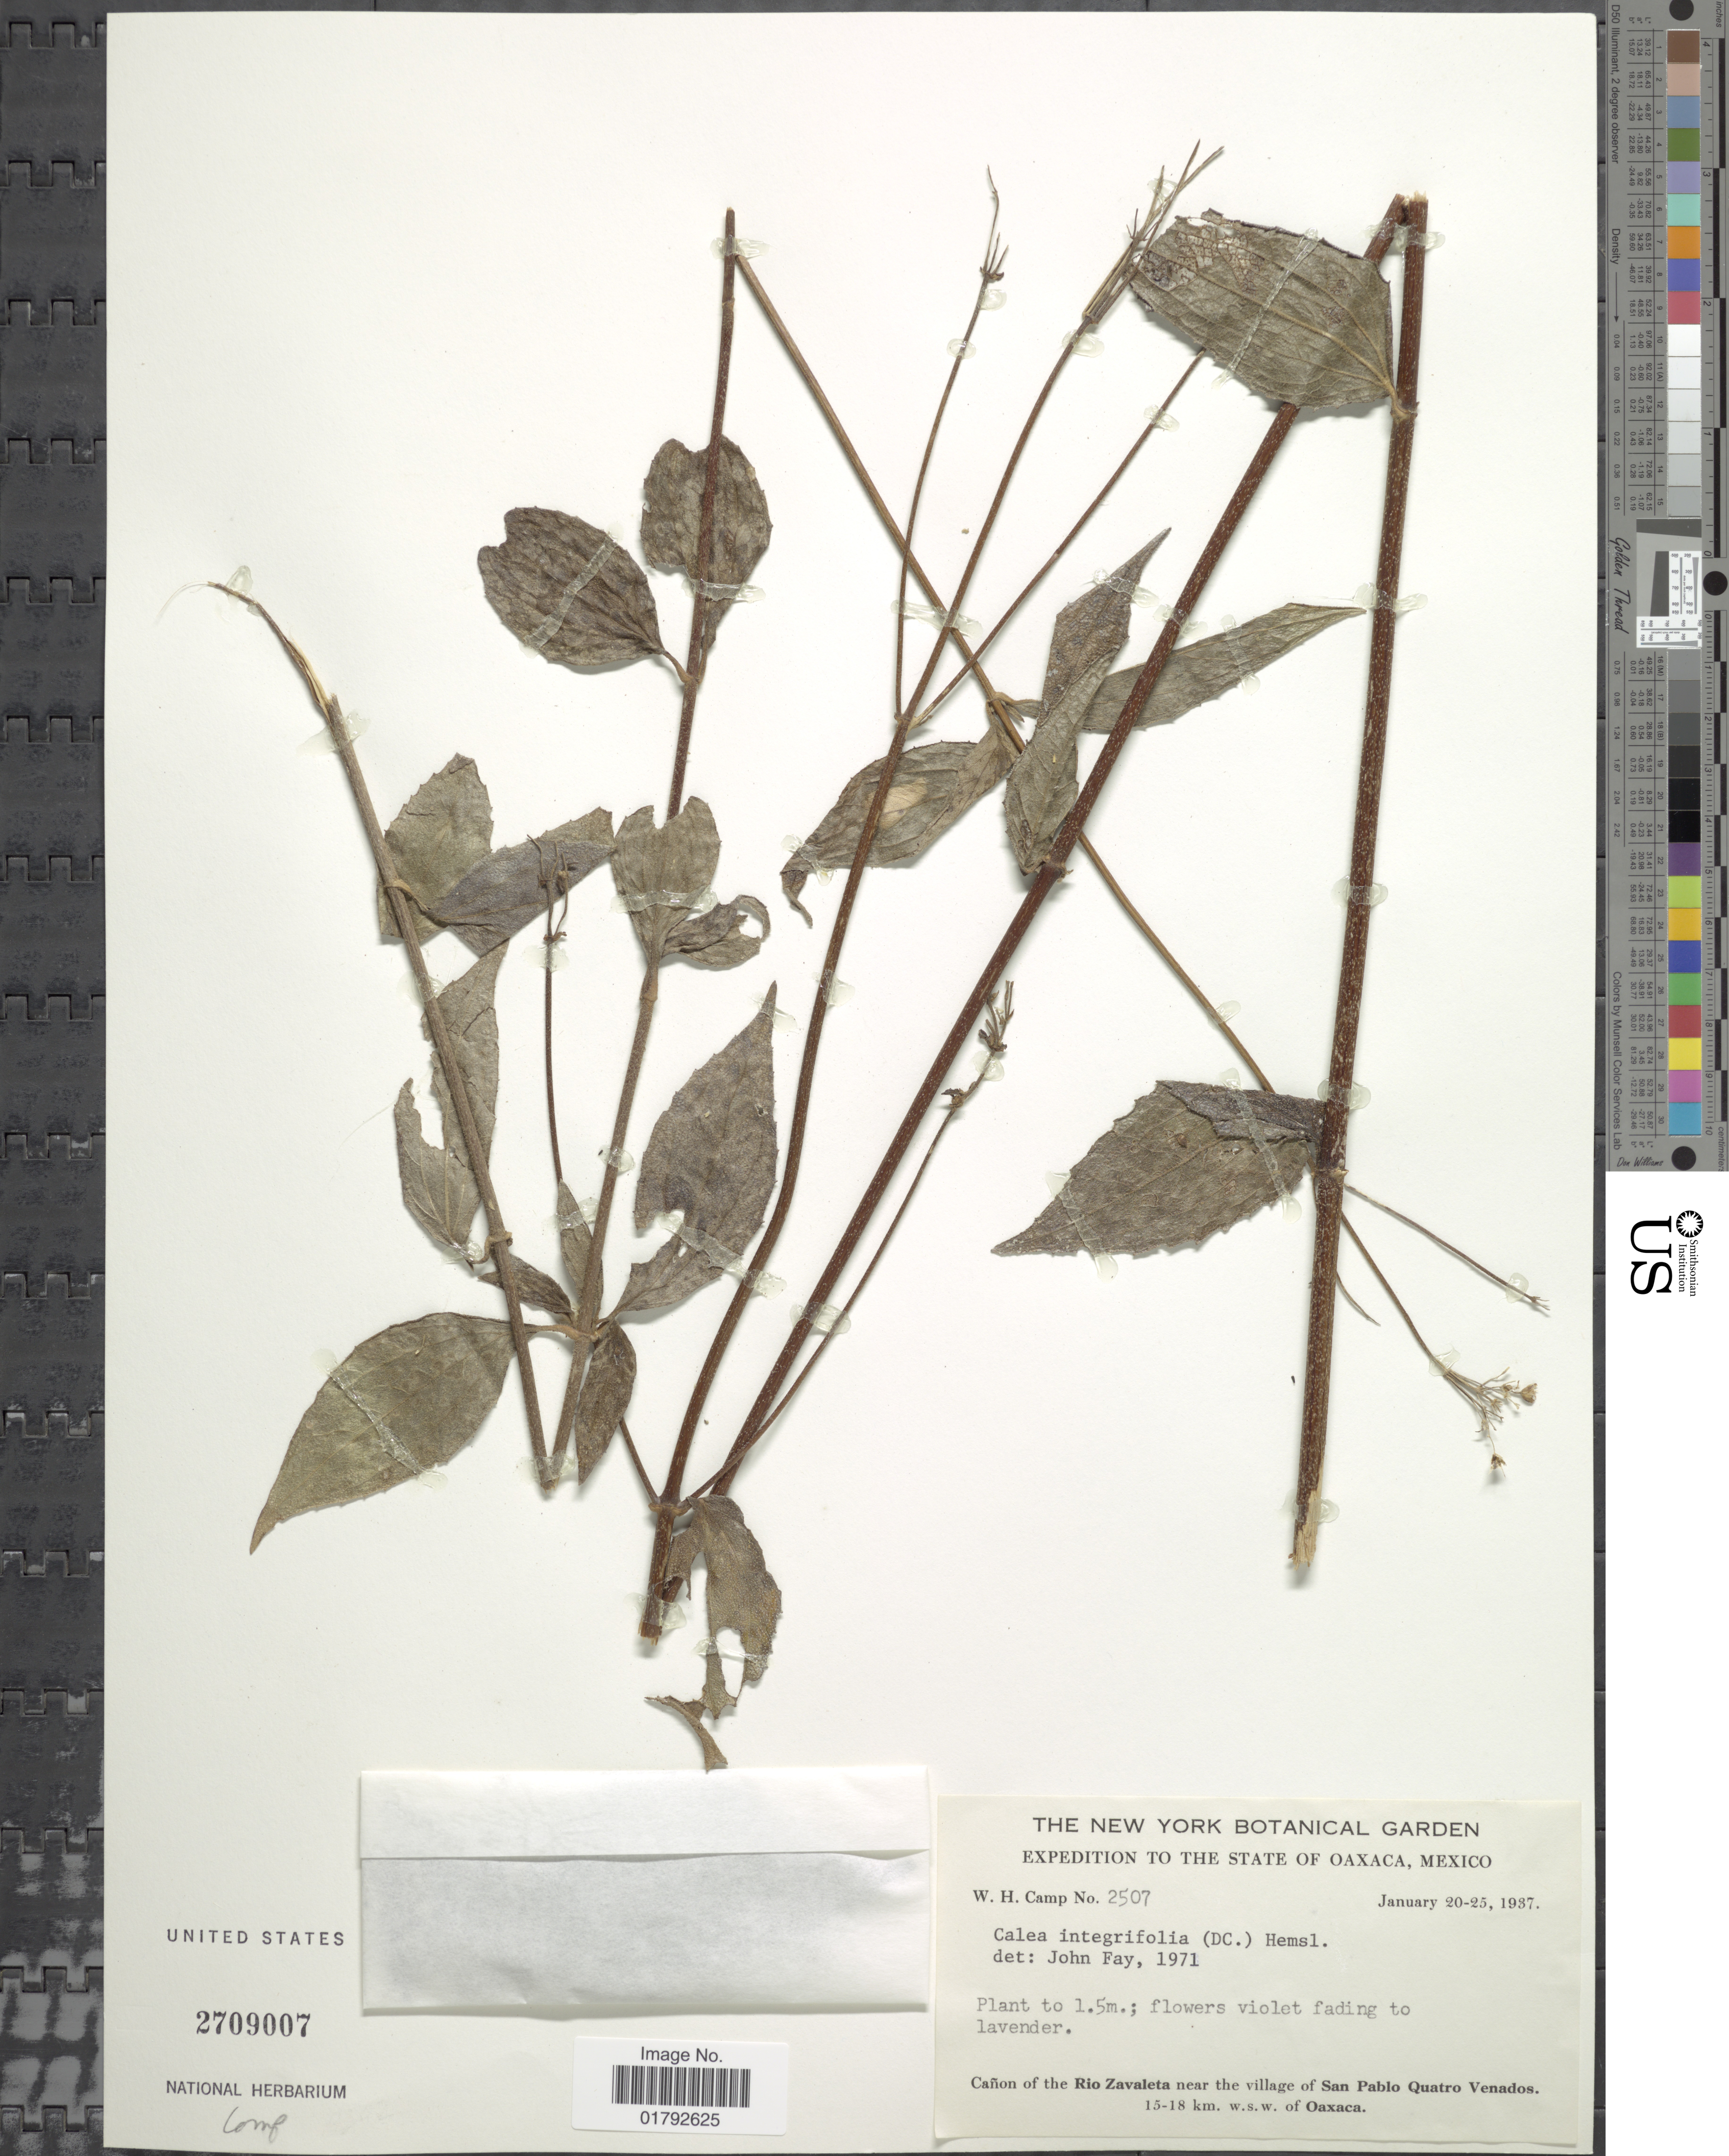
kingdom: Plantae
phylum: Tracheophyta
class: Magnoliopsida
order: Asterales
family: Asteraceae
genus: Alloispermum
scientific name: Alloispermum integrifolium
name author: (DC.) H. Rob.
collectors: W. H. Camp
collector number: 2507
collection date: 1937-01-20/1937-01-25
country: Mexico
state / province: Oaxaca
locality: Canon of the Rio Zavaleta near the village of San Pablo Quatro Venados, 15-18 km. w.s.w. of Oaxaca.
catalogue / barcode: US 2709007